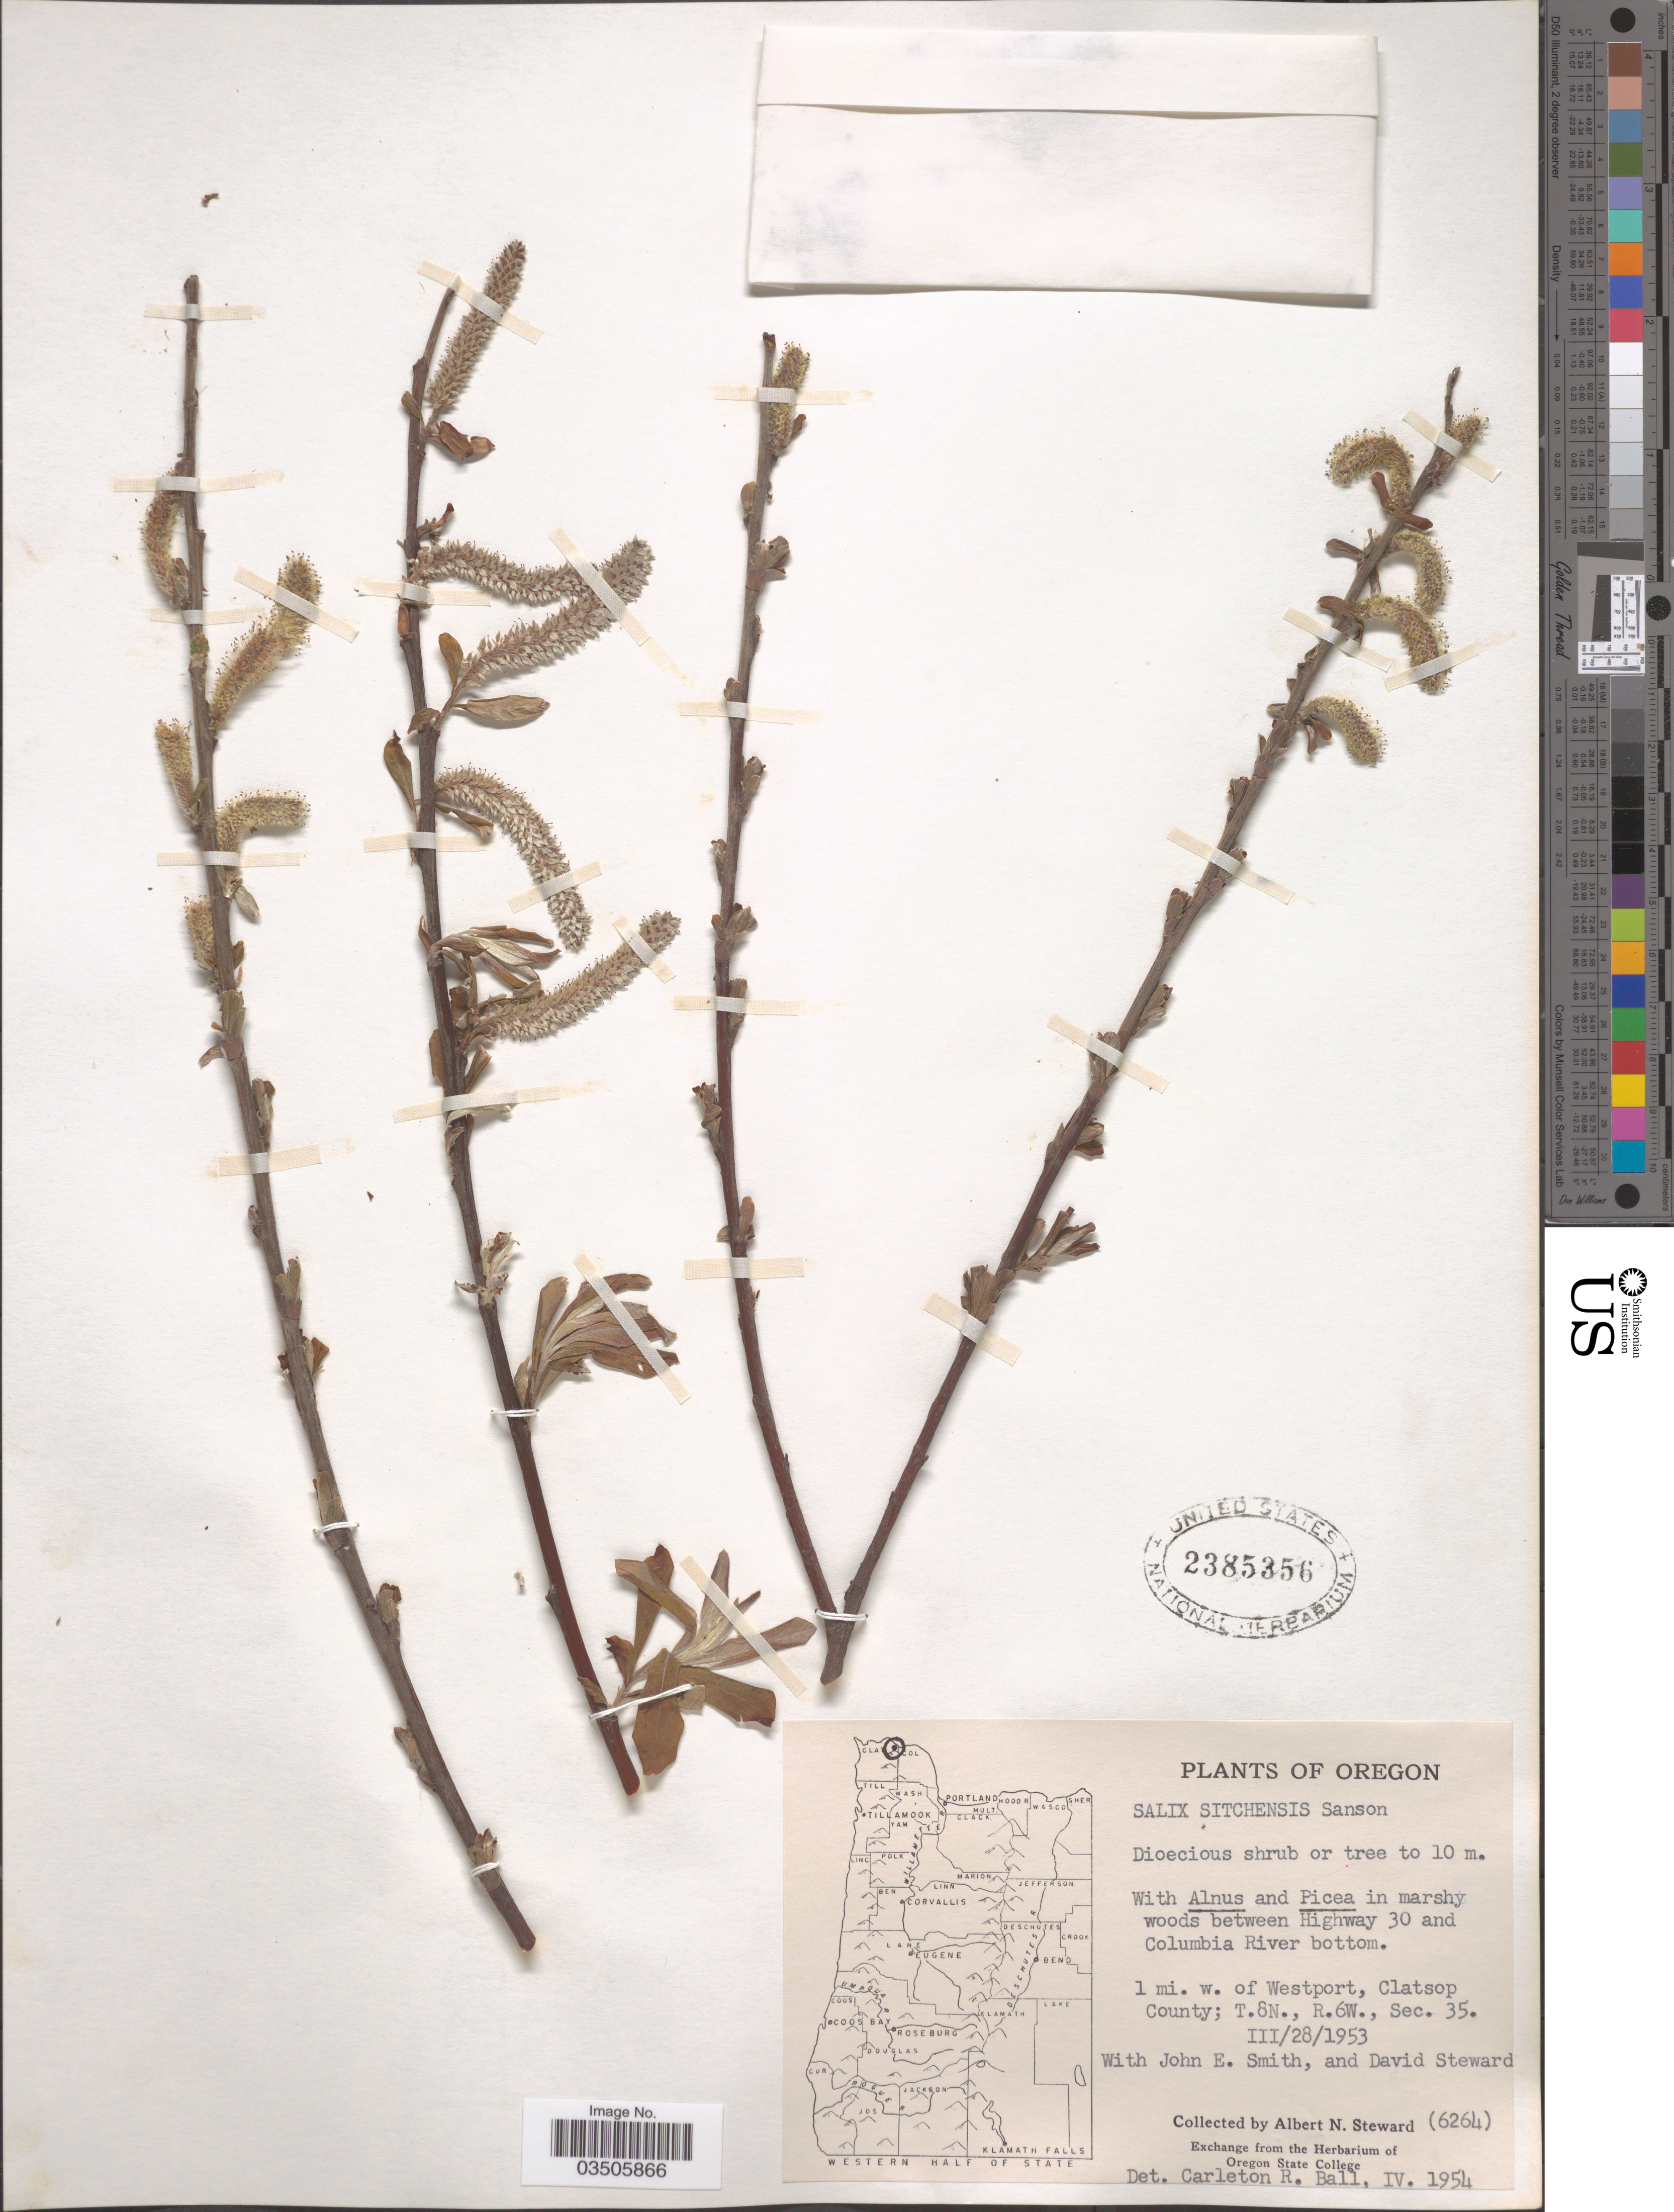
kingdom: Plantae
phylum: Tracheophyta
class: Magnoliopsida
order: Malpighiales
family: Salicaceae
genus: Salix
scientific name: Salix sitchensis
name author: Sanson ex Bong.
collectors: A. N. Steward, J. Smith & D. Steward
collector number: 6264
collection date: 1953-03-28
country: United States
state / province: Oregon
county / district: Clatsop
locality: In marshy woods between Highway 30 and Colombia River bottom. 1 mi. w. of Westport, Clatsop County; T.8N., R.6W., Sec. 35.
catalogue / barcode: US 2385356